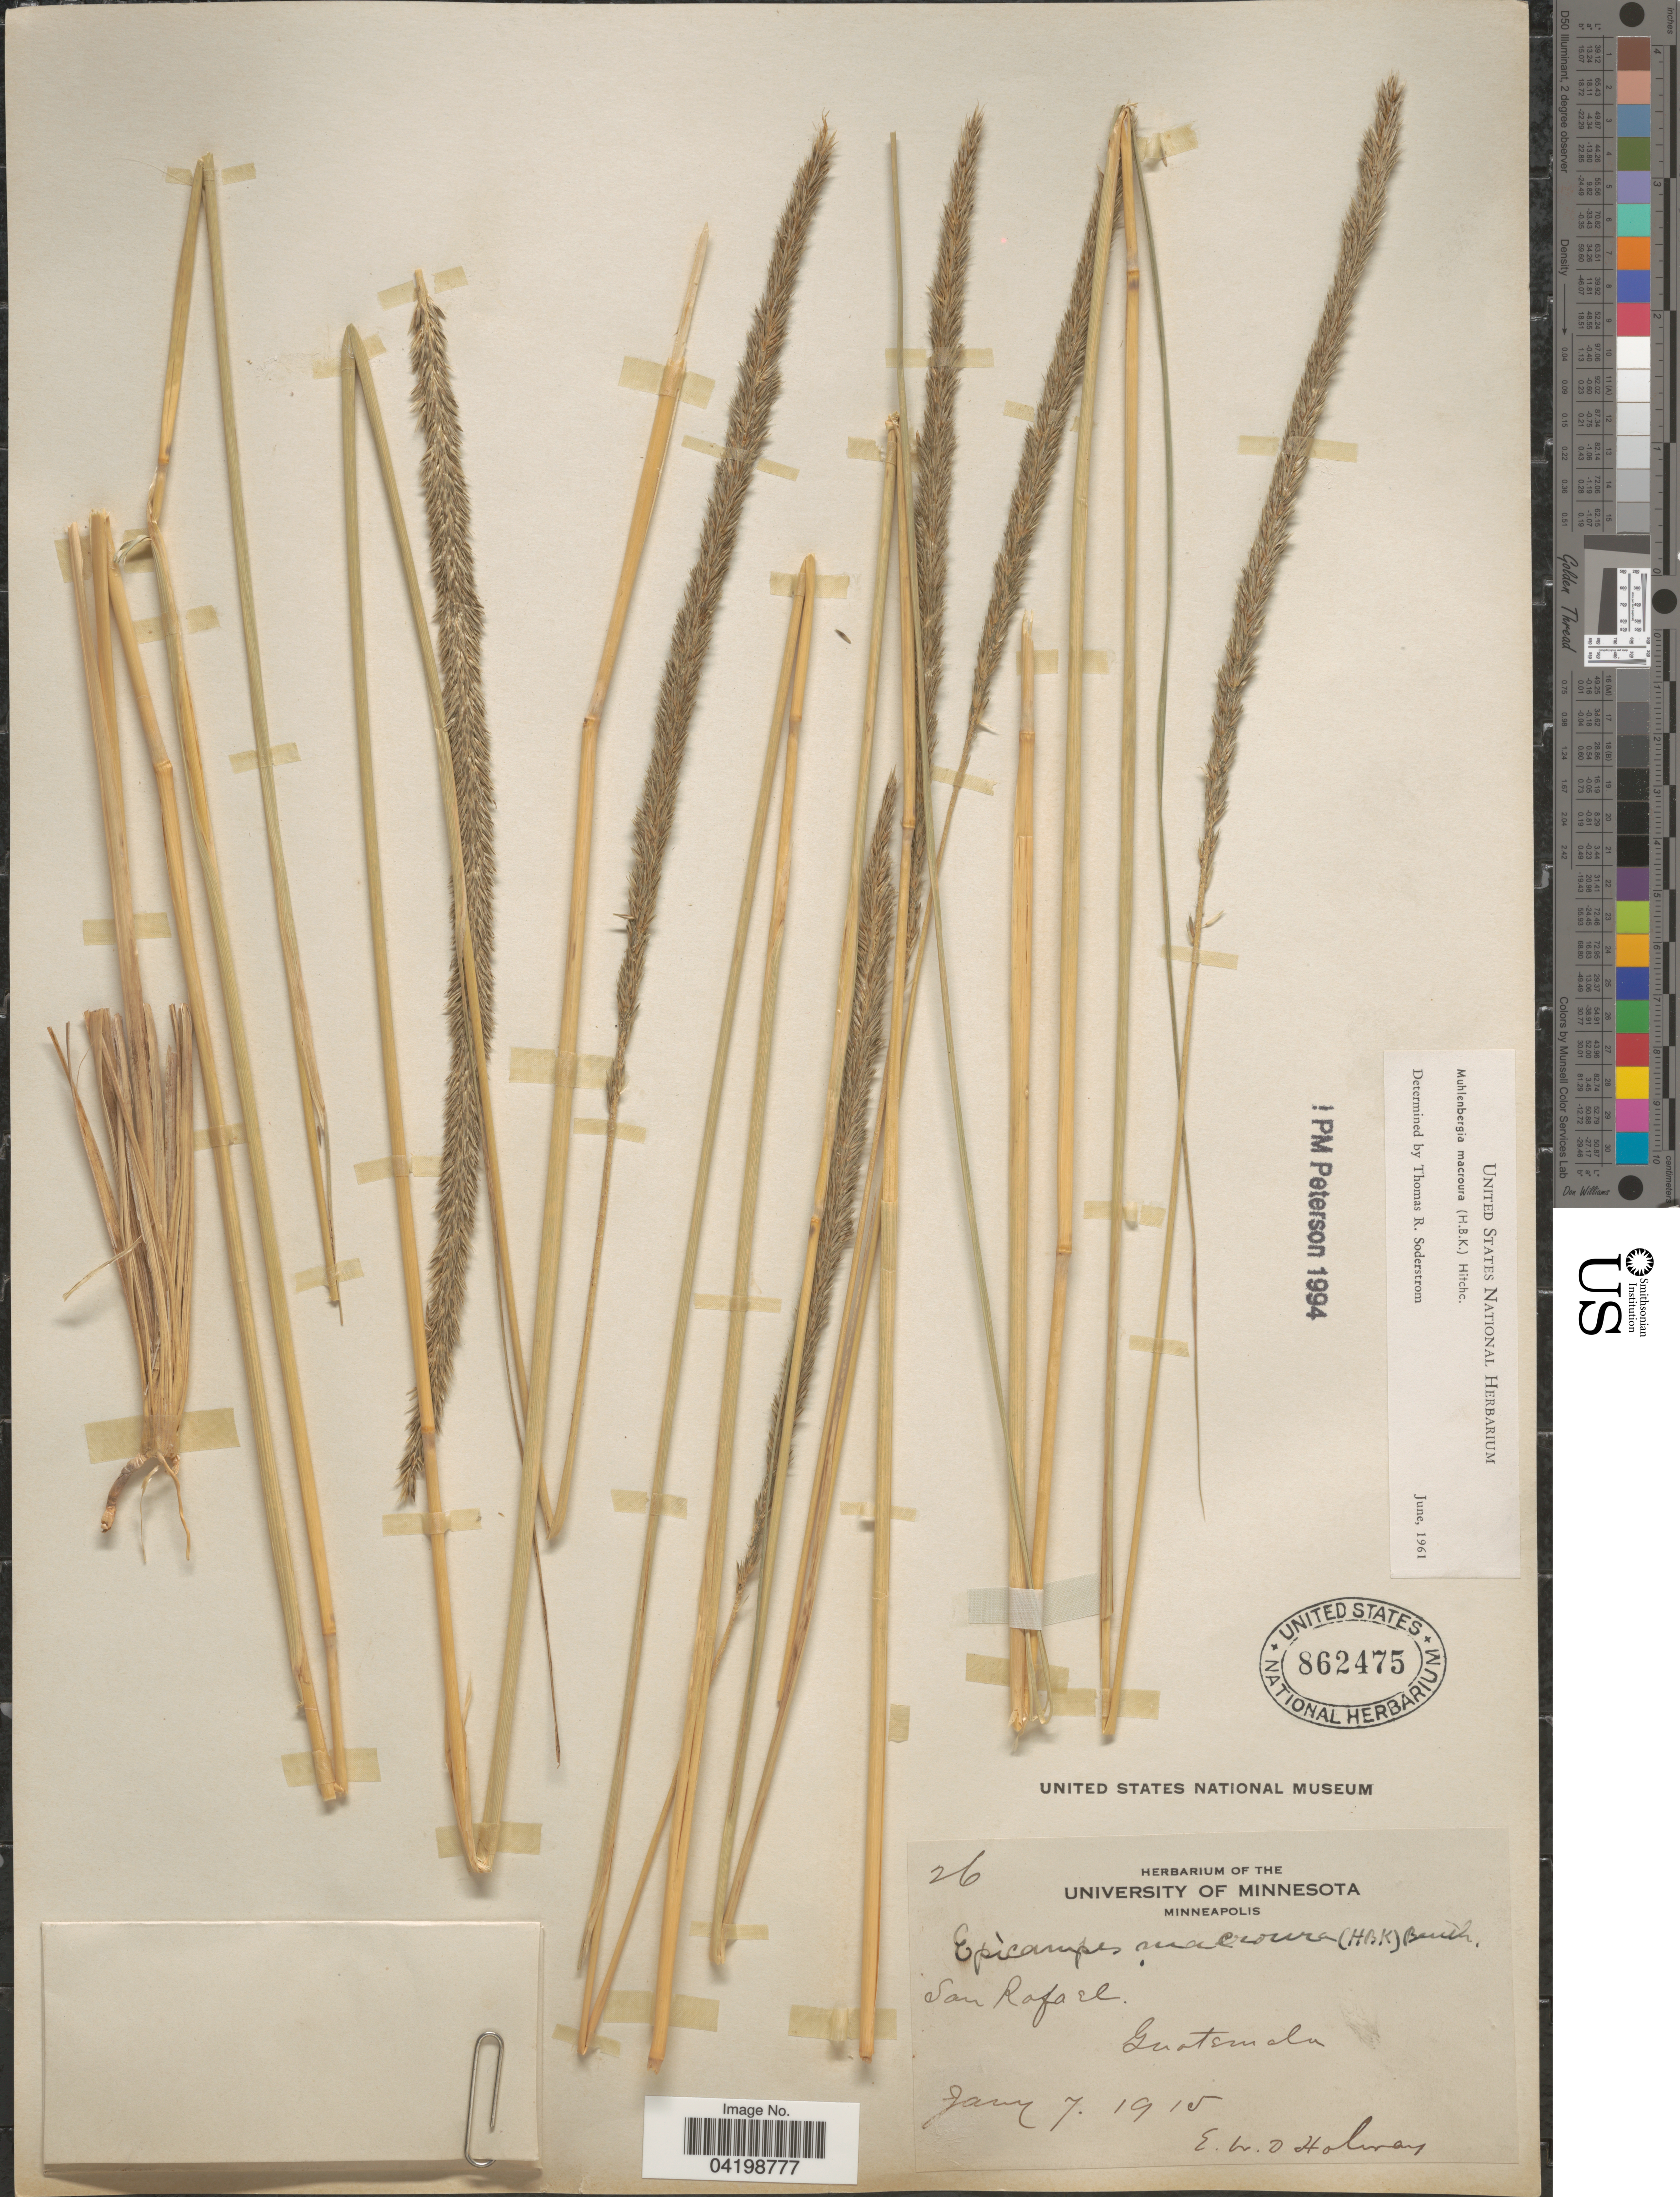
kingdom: Plantae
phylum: Tracheophyta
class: Liliopsida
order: Poales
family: Poaceae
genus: Muhlenbergia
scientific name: Muhlenbergia macroura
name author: (Kunth) Hitchc.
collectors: E. W. D. Holway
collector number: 26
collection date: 1915-01-07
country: Guatemala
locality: San Rafael.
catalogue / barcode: US 862475